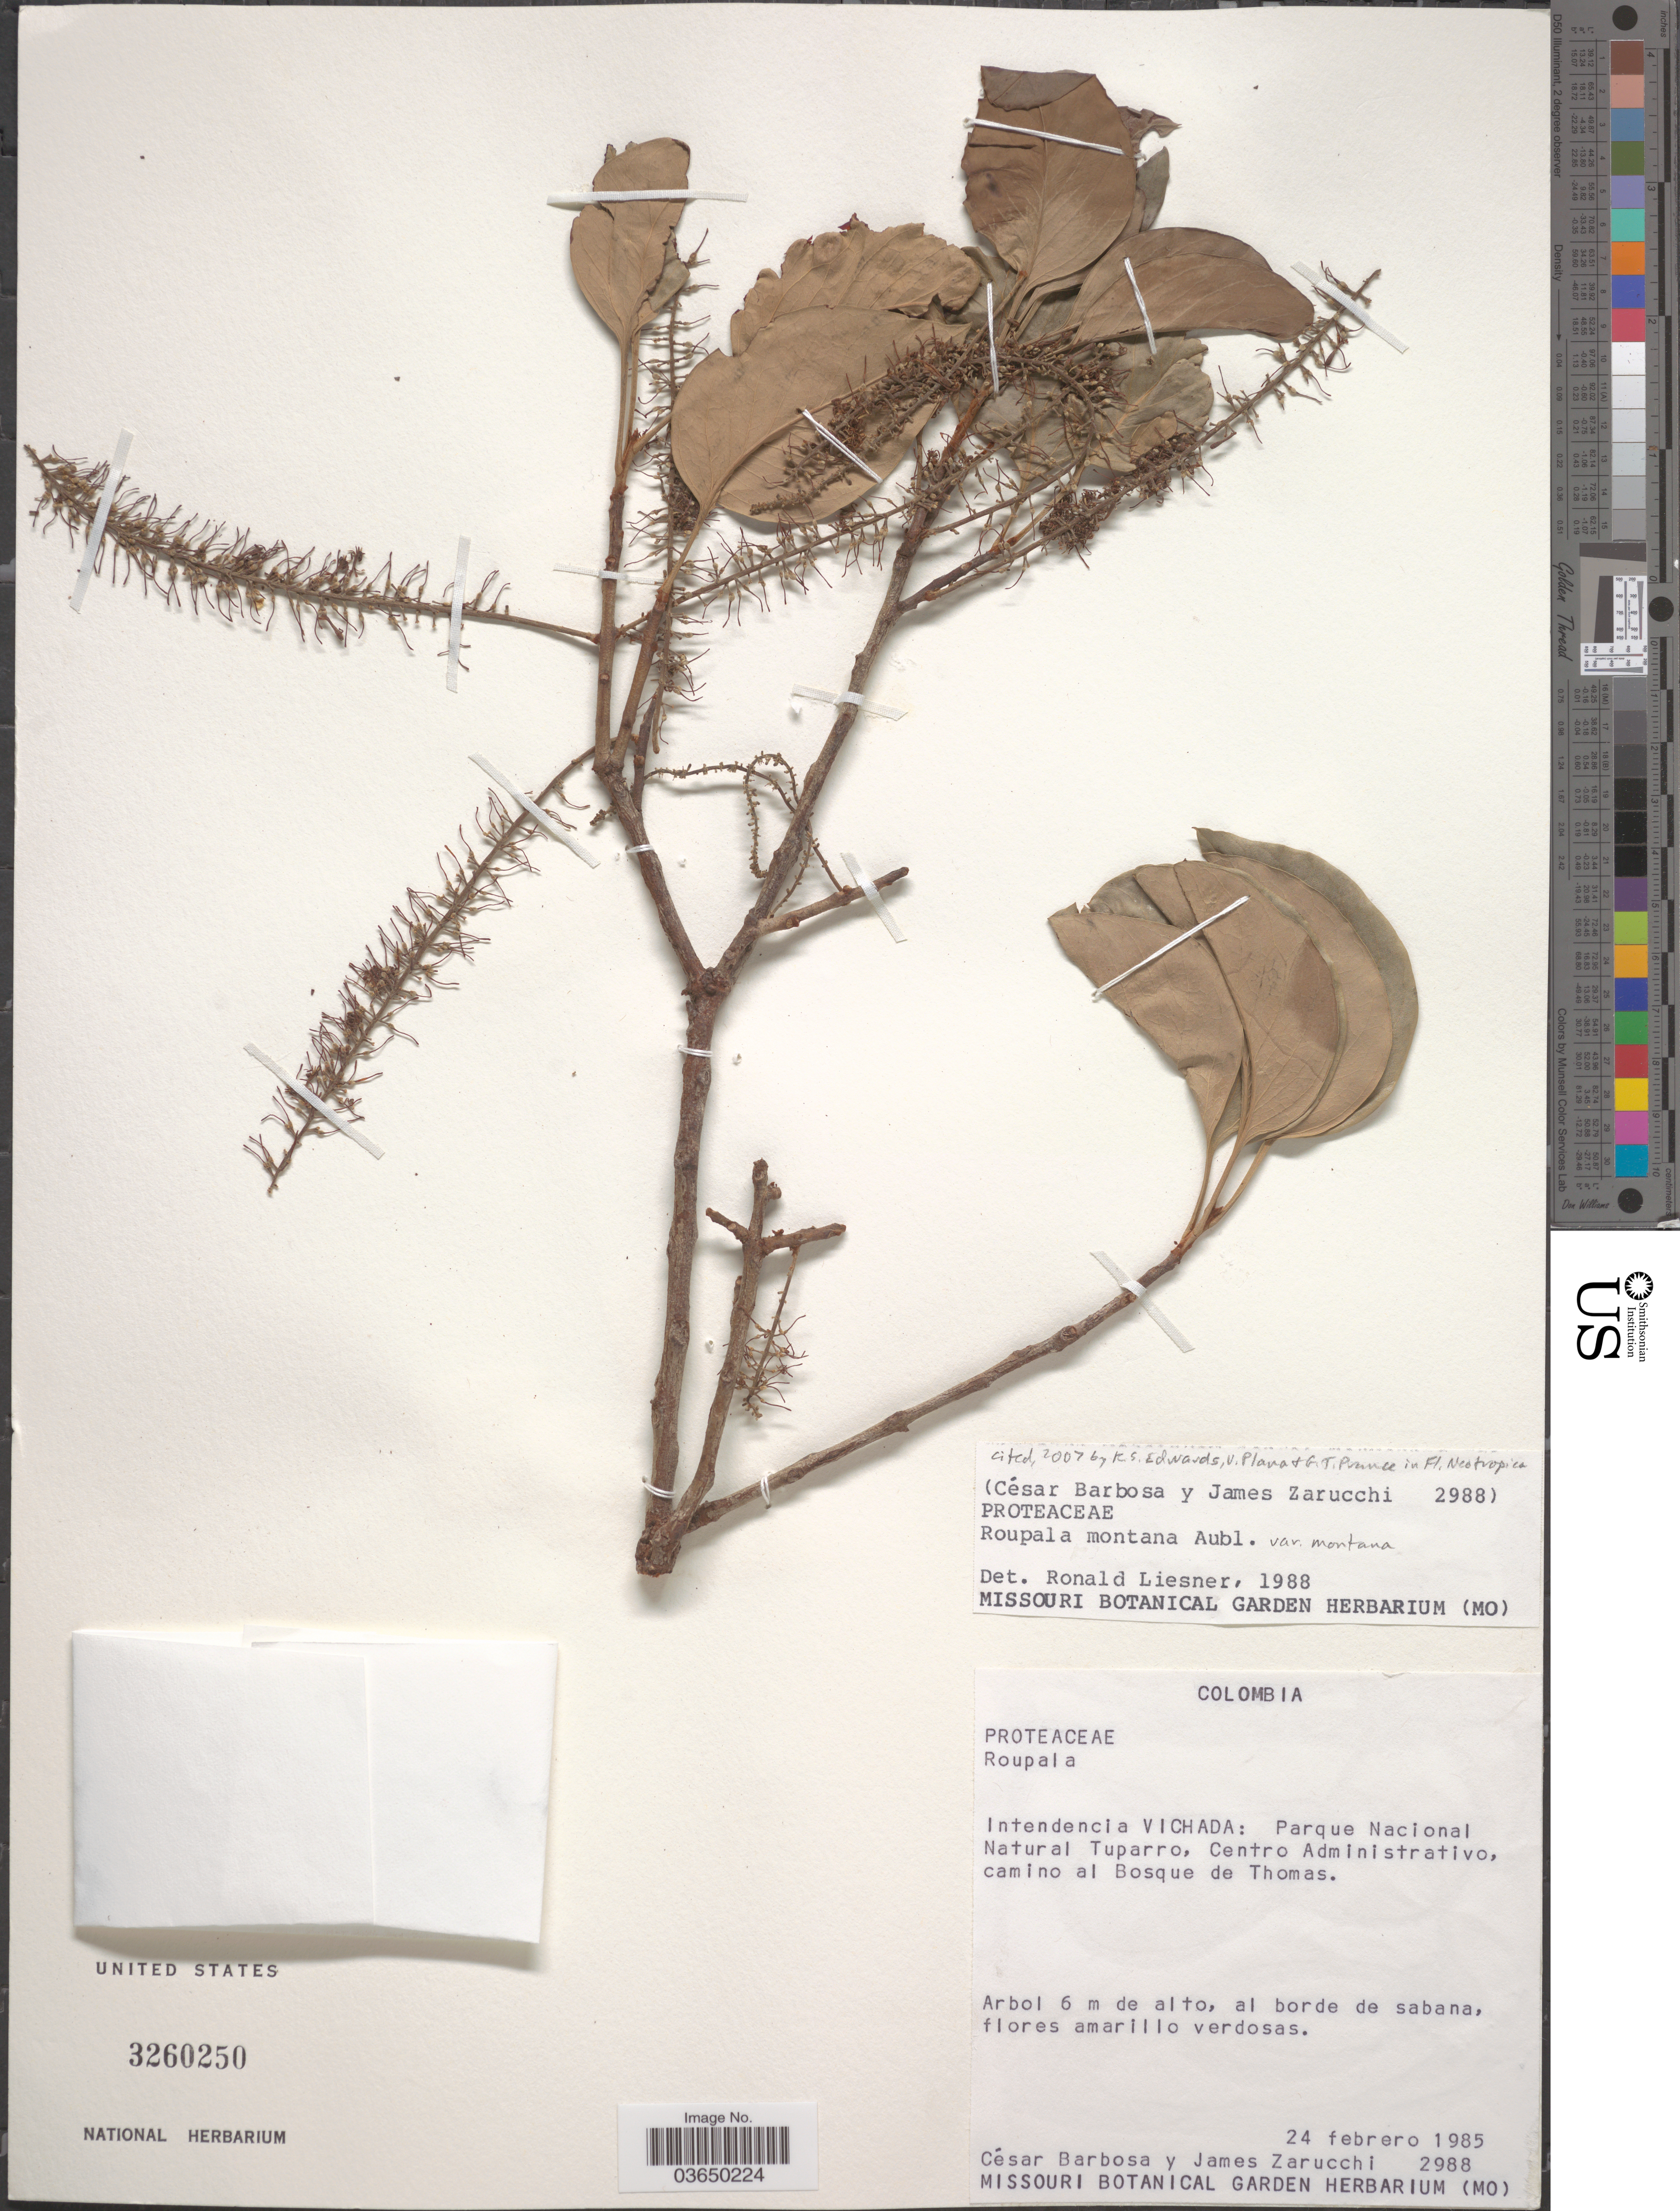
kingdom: Plantae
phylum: Tracheophyta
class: Magnoliopsida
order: Proteales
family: Proteaceae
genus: Roupala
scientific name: Roupala montana var. montana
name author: Aubl.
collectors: C. E. Barbosa & J. L. Zarucchi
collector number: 2988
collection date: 1985-02-24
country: Colombia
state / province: Vichada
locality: Intendencia Vichada: Parque Nacional Natural Tuparro, Centro Administrativo, camino al Bosque de Thomas.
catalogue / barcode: US 3260250